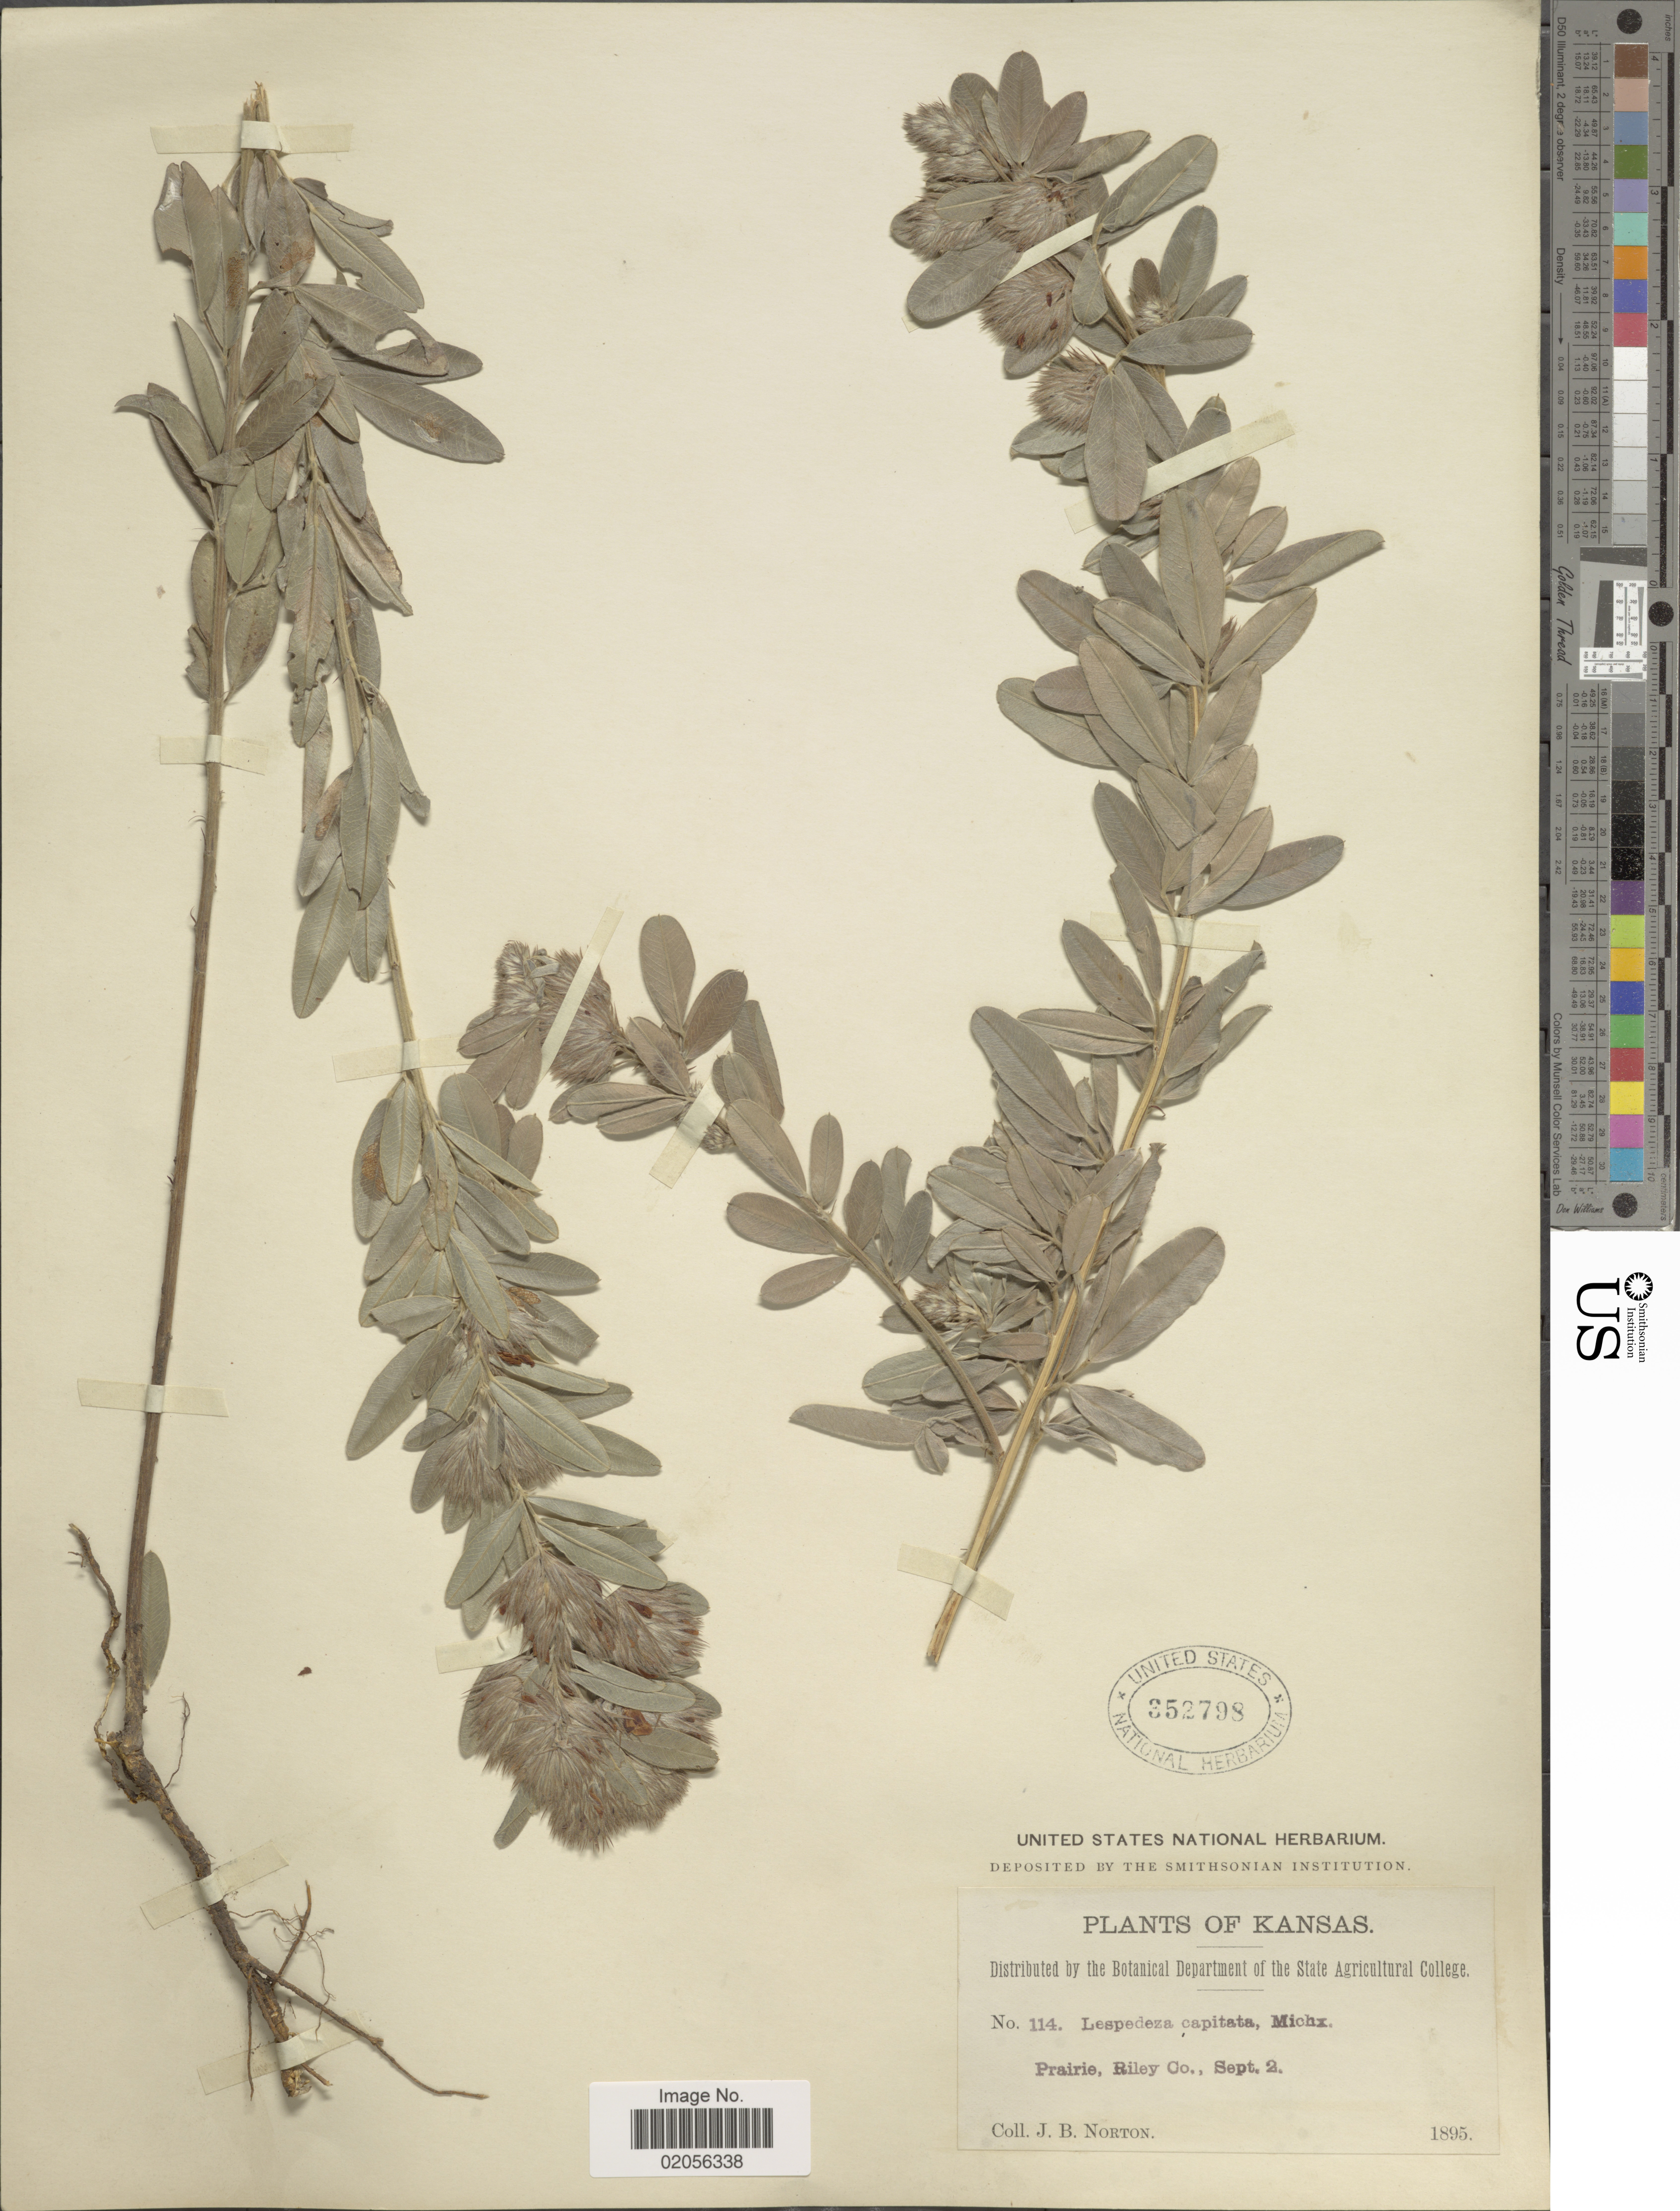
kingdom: Plantae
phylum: Tracheophyta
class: Magnoliopsida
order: Fabales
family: Fabaceae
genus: Lespedeza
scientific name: Lespedeza capitata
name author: Michx.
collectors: J. B. Norton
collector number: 114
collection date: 1895-09-02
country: United States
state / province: Kansas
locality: Riley Co.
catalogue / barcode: US 352798